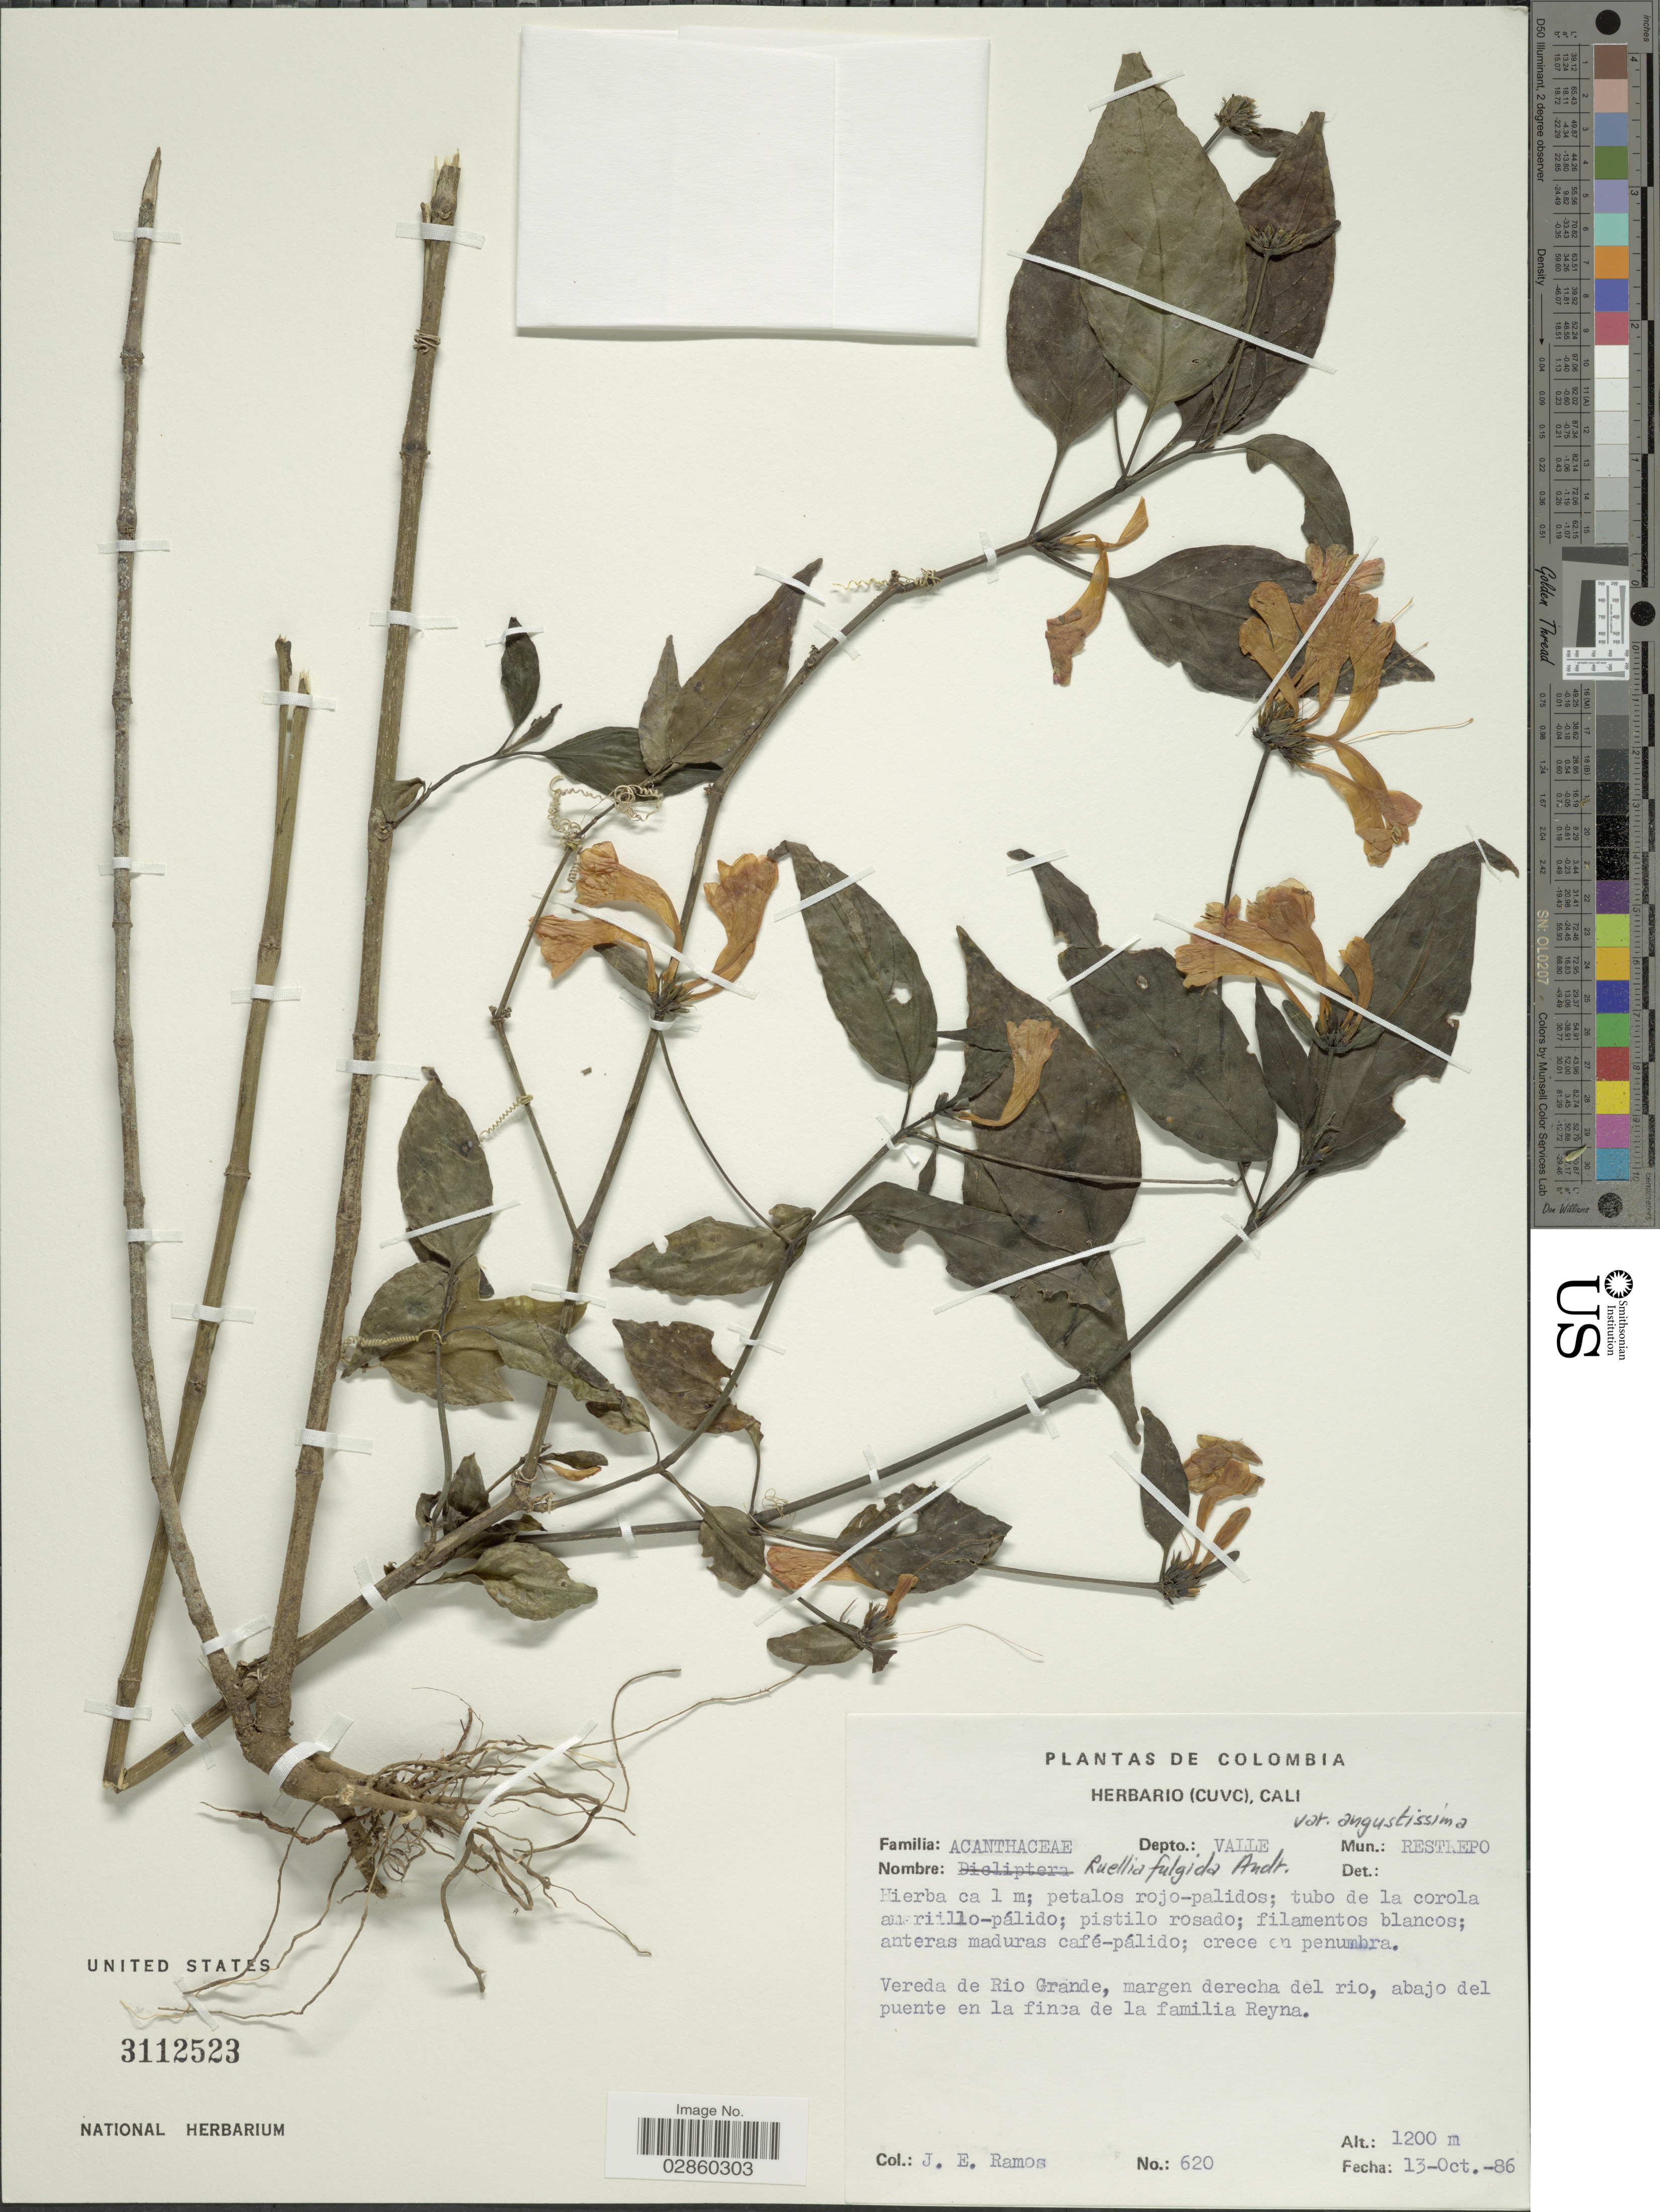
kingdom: Plantae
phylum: Tracheophyta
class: Magnoliopsida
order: Lamiales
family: Acanthaceae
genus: Ruellia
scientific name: Ruellia fulgida var. angustissima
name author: (Hochr.) Leonard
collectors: J. E. Ramos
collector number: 620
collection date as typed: Transcribed d/m/y: 13/10/86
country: Colombia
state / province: Valle del Cauca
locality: Depto. Valle, Mun. Restrepo, Vereda de Rio Grande, margen derecha del rio, abajo del puente en la finca de la familia Reyna.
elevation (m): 1200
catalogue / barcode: US 3112523